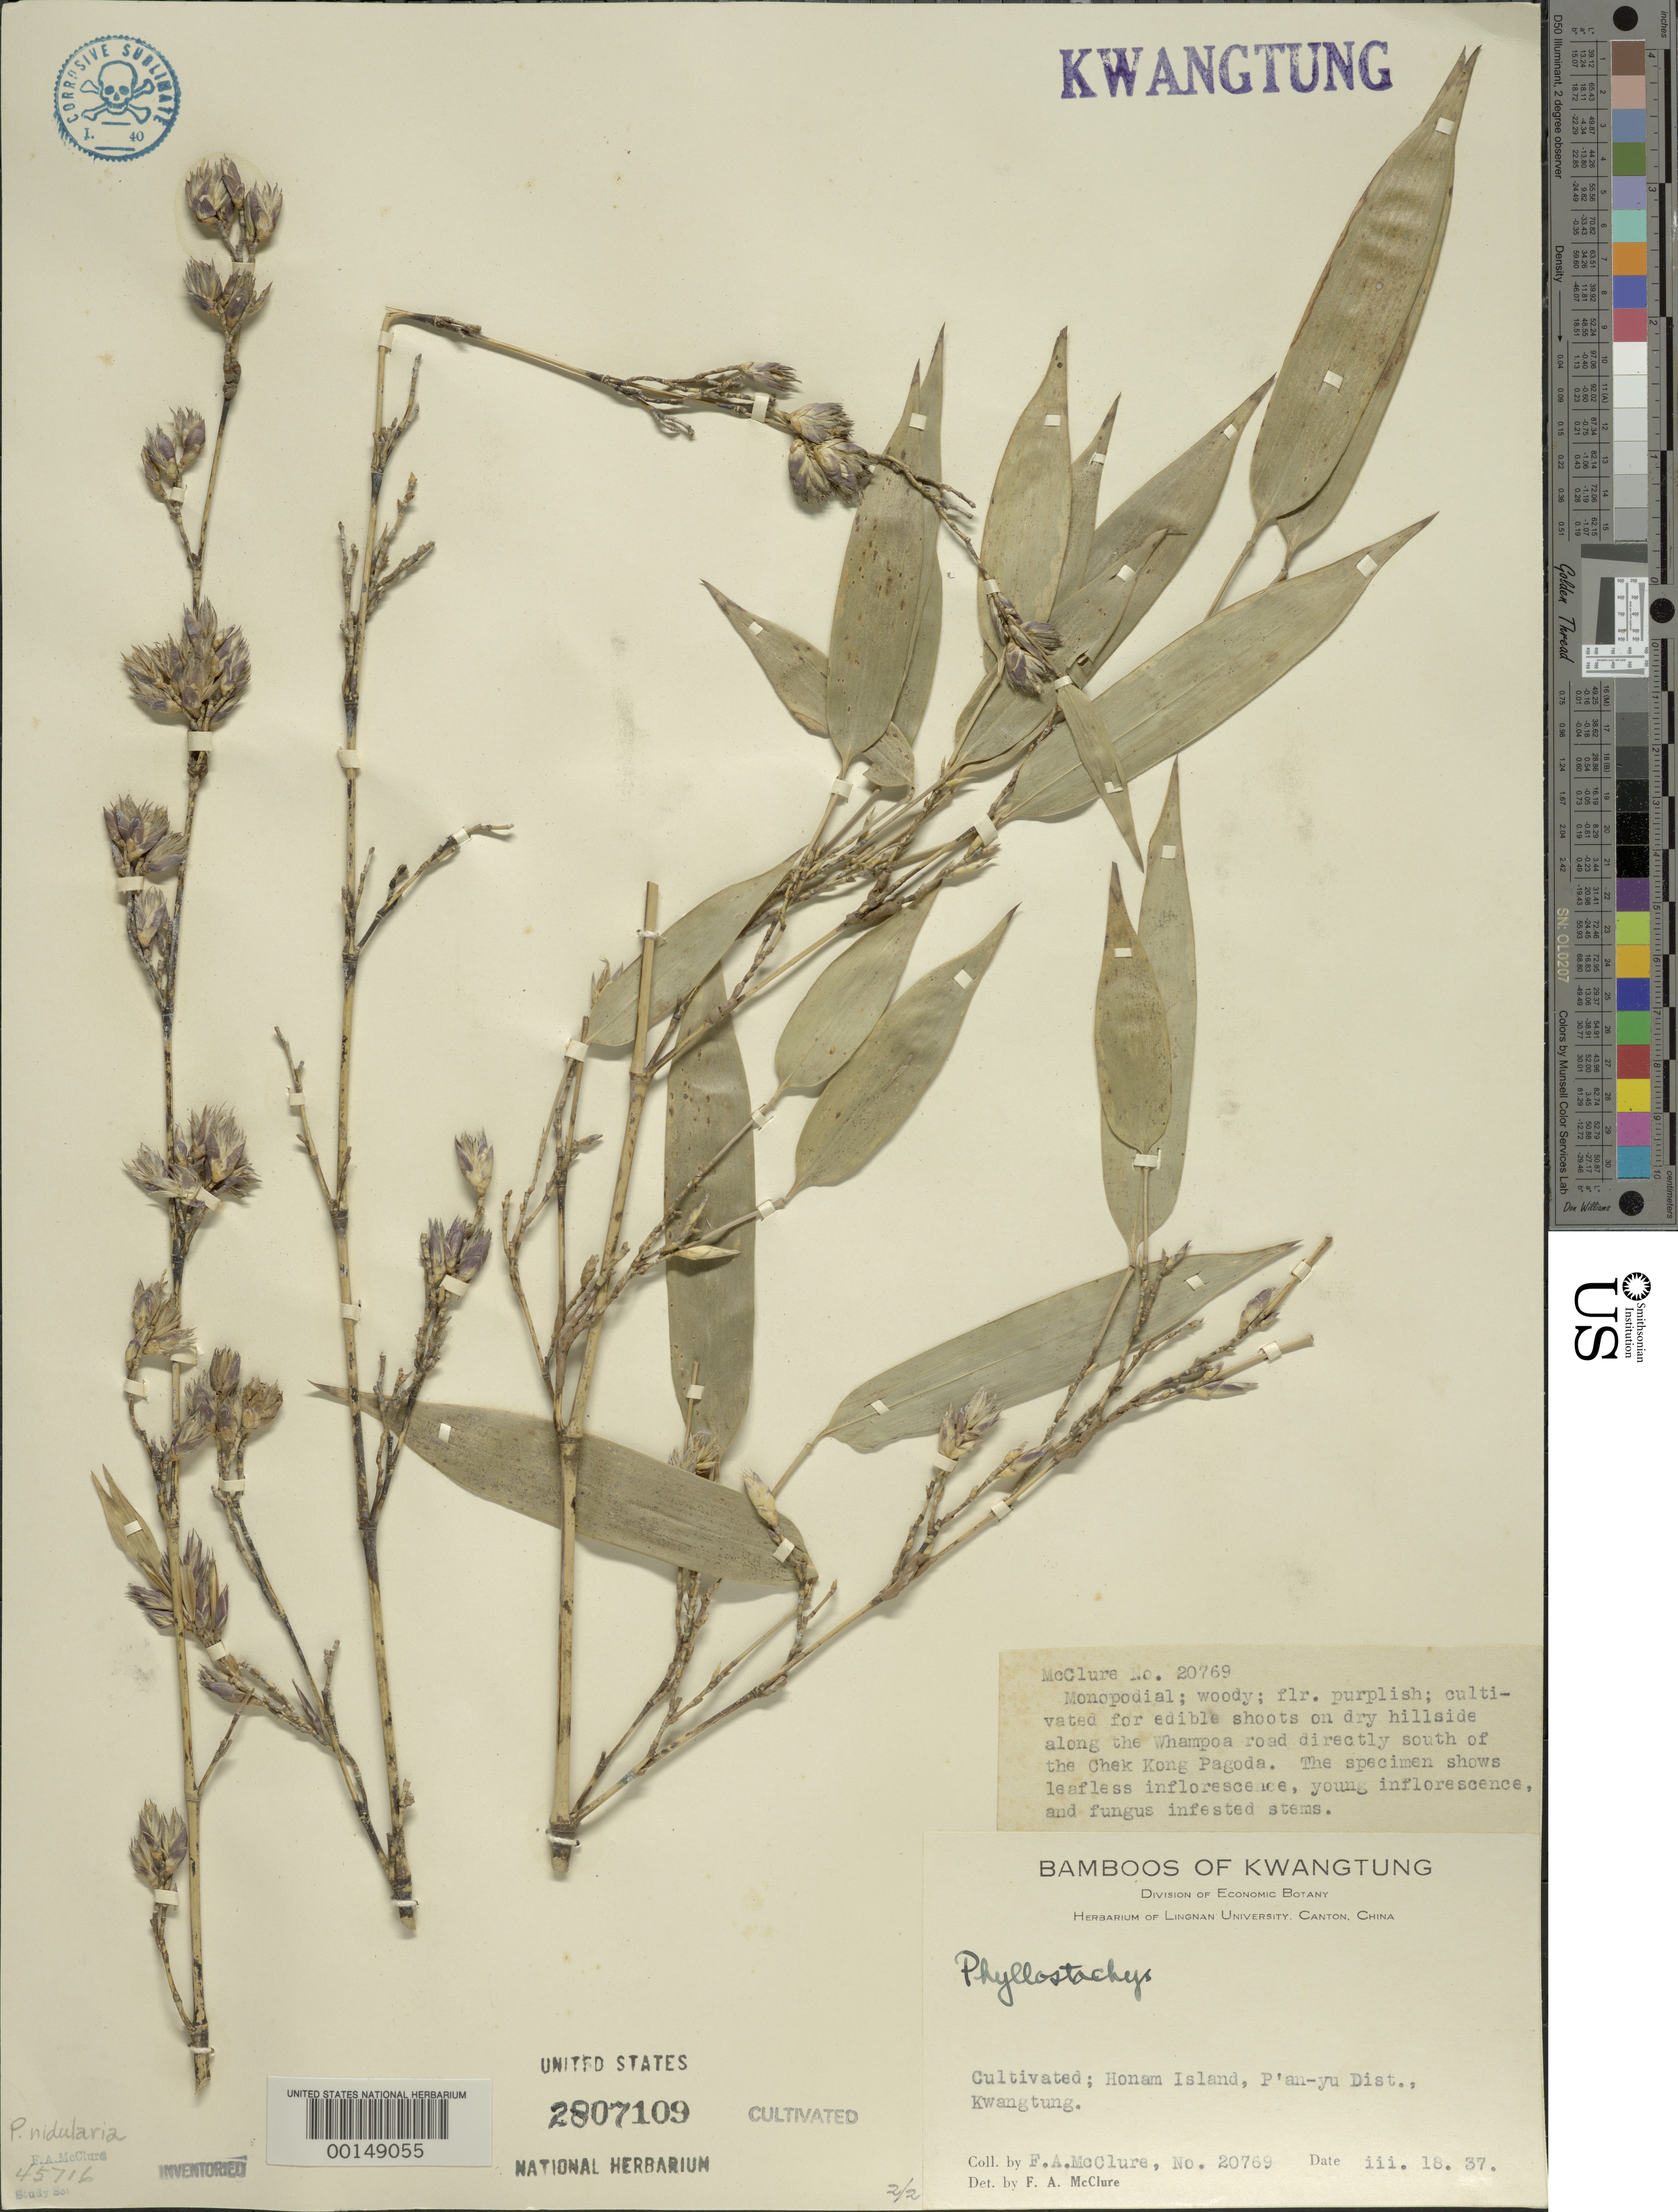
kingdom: Plantae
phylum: Tracheophyta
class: Liliopsida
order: Poales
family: Poaceae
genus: Phyllostachys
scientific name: Phyllostachys nidularia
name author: Munro ex Fenzi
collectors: F. A. McClure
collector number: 20769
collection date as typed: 18 Mar 1937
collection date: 1937-03-18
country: China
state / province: Guangdong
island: Honam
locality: P'an-yu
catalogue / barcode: US 2807109